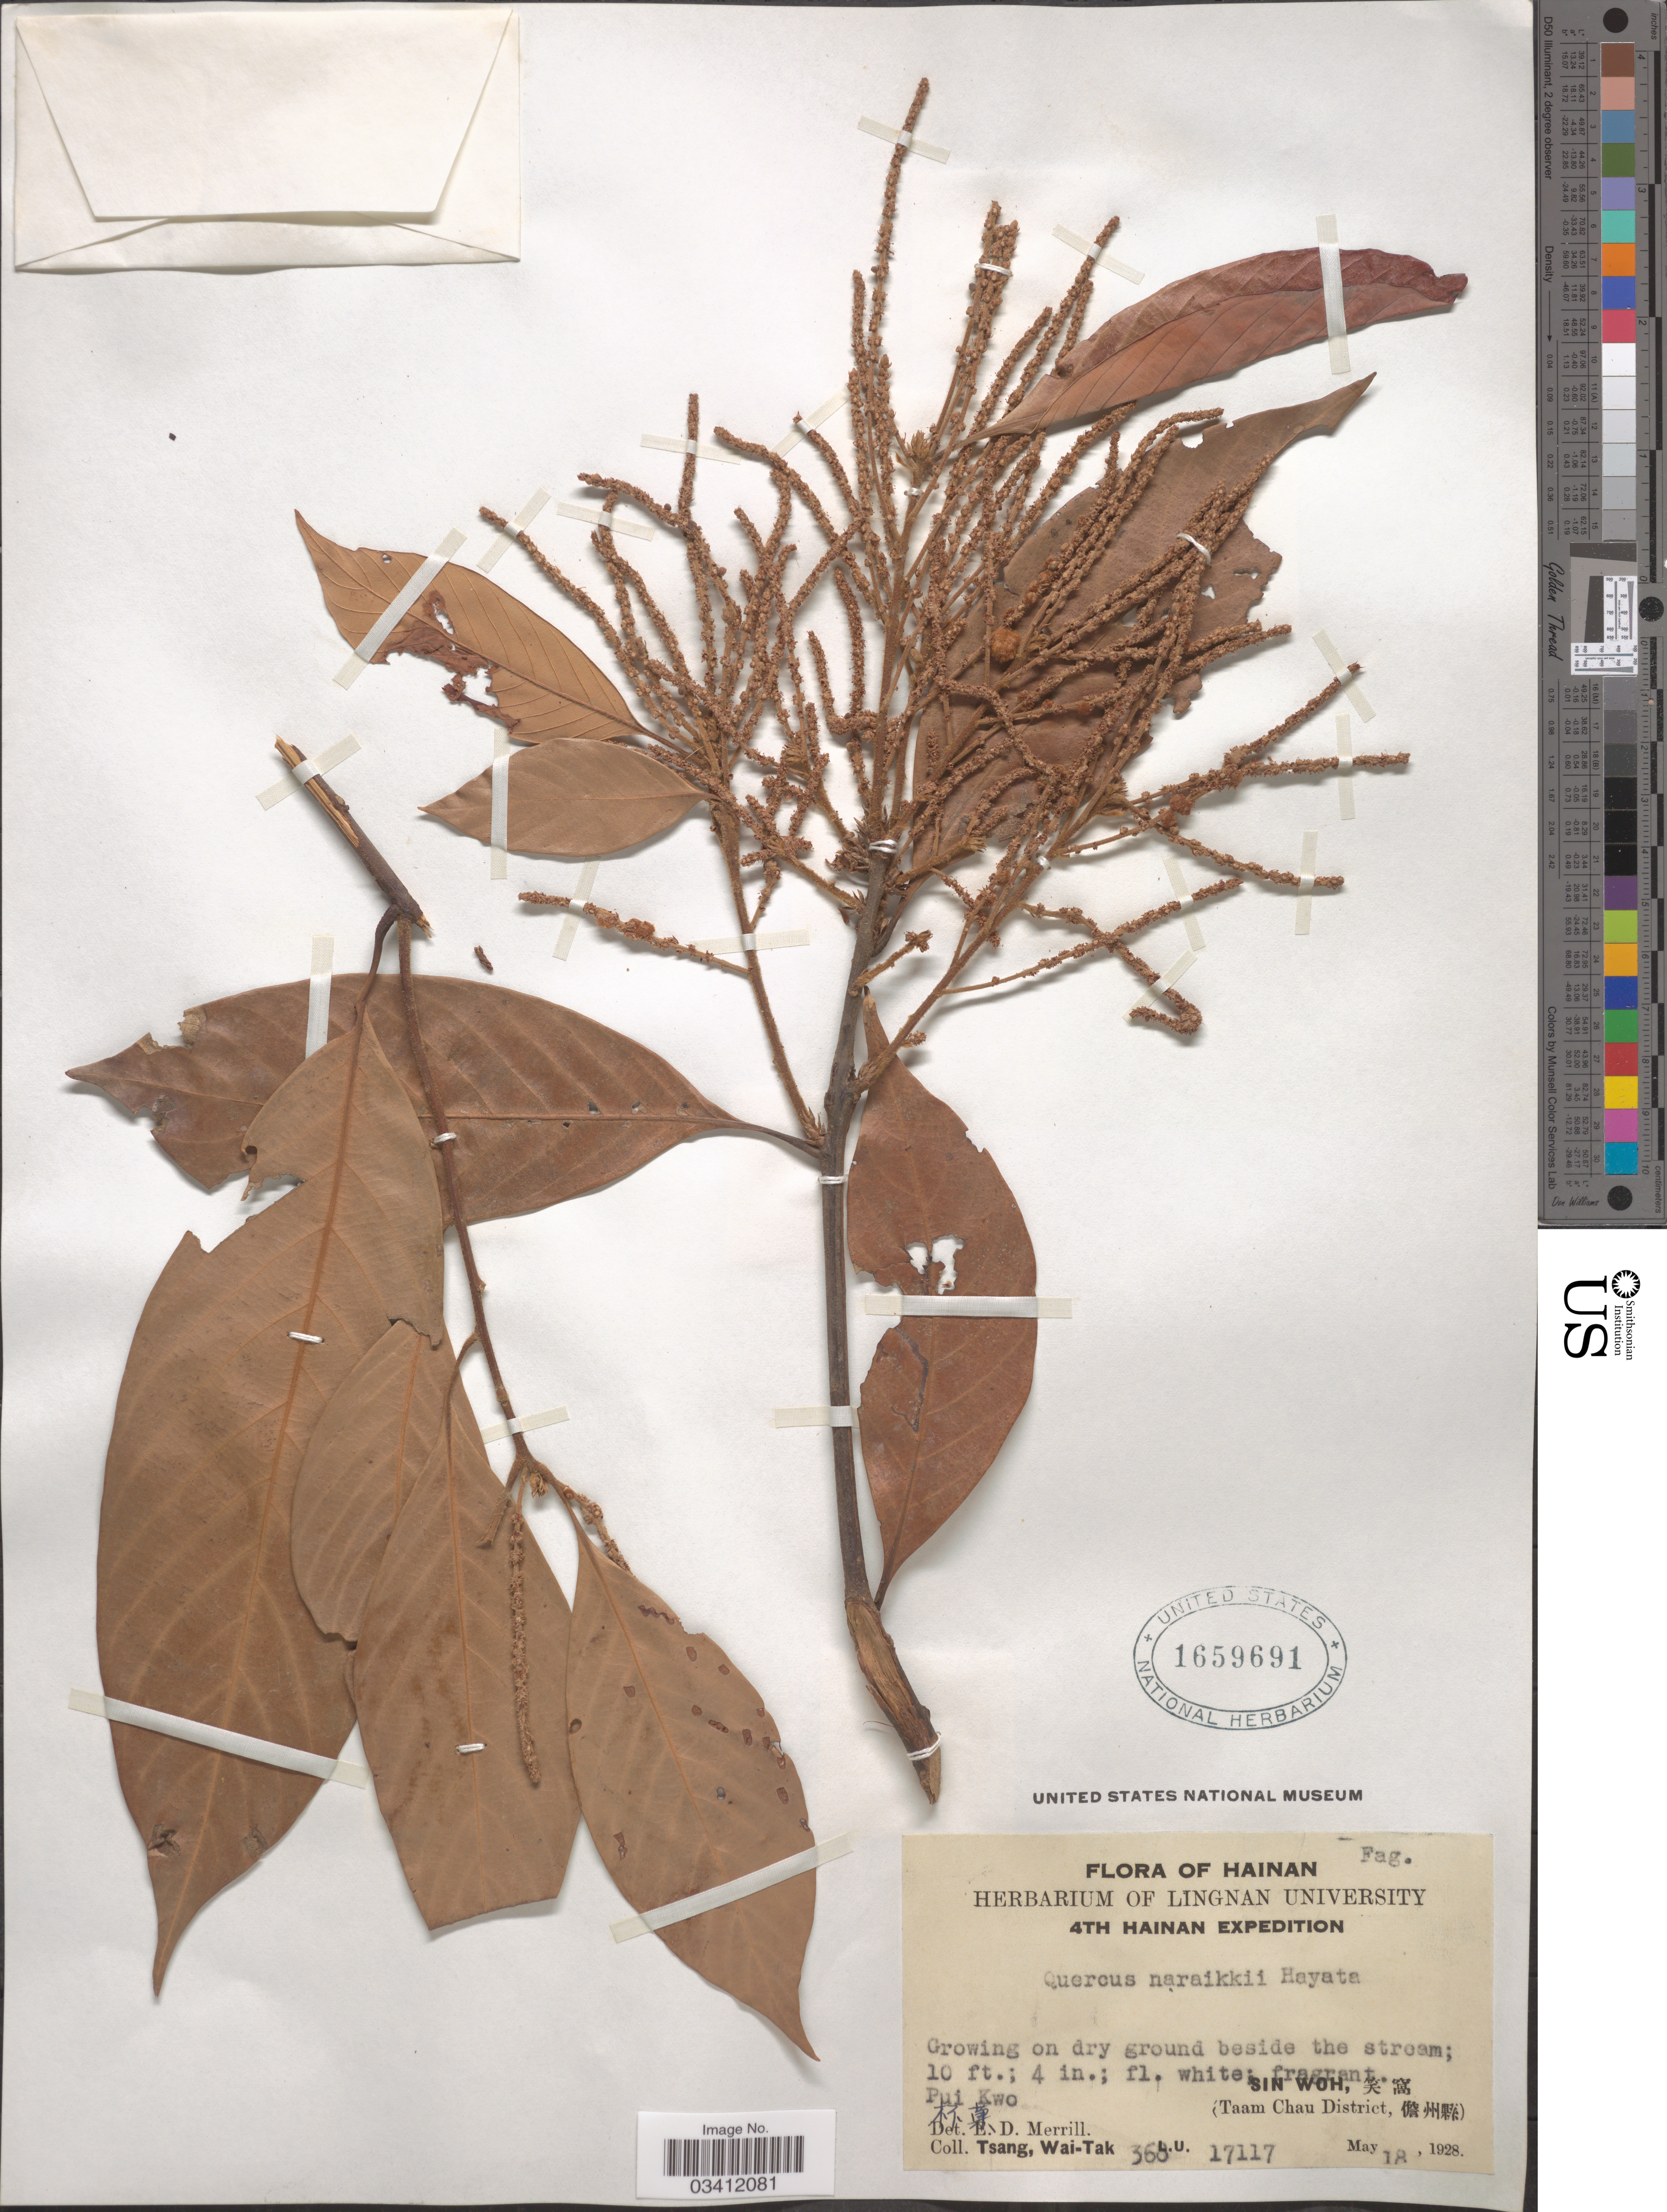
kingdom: Plantae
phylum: Tracheophyta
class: Magnoliopsida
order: Fagales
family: Fagaceae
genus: Quercus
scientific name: Quercus nariakii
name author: Hayata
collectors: W. T. Tsang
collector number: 368 L.U. 17117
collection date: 1928-05-18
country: China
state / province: Hainan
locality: Pui Kwo X. Sin Woh, X. (Taam Chau District, X).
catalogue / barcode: US 1659691